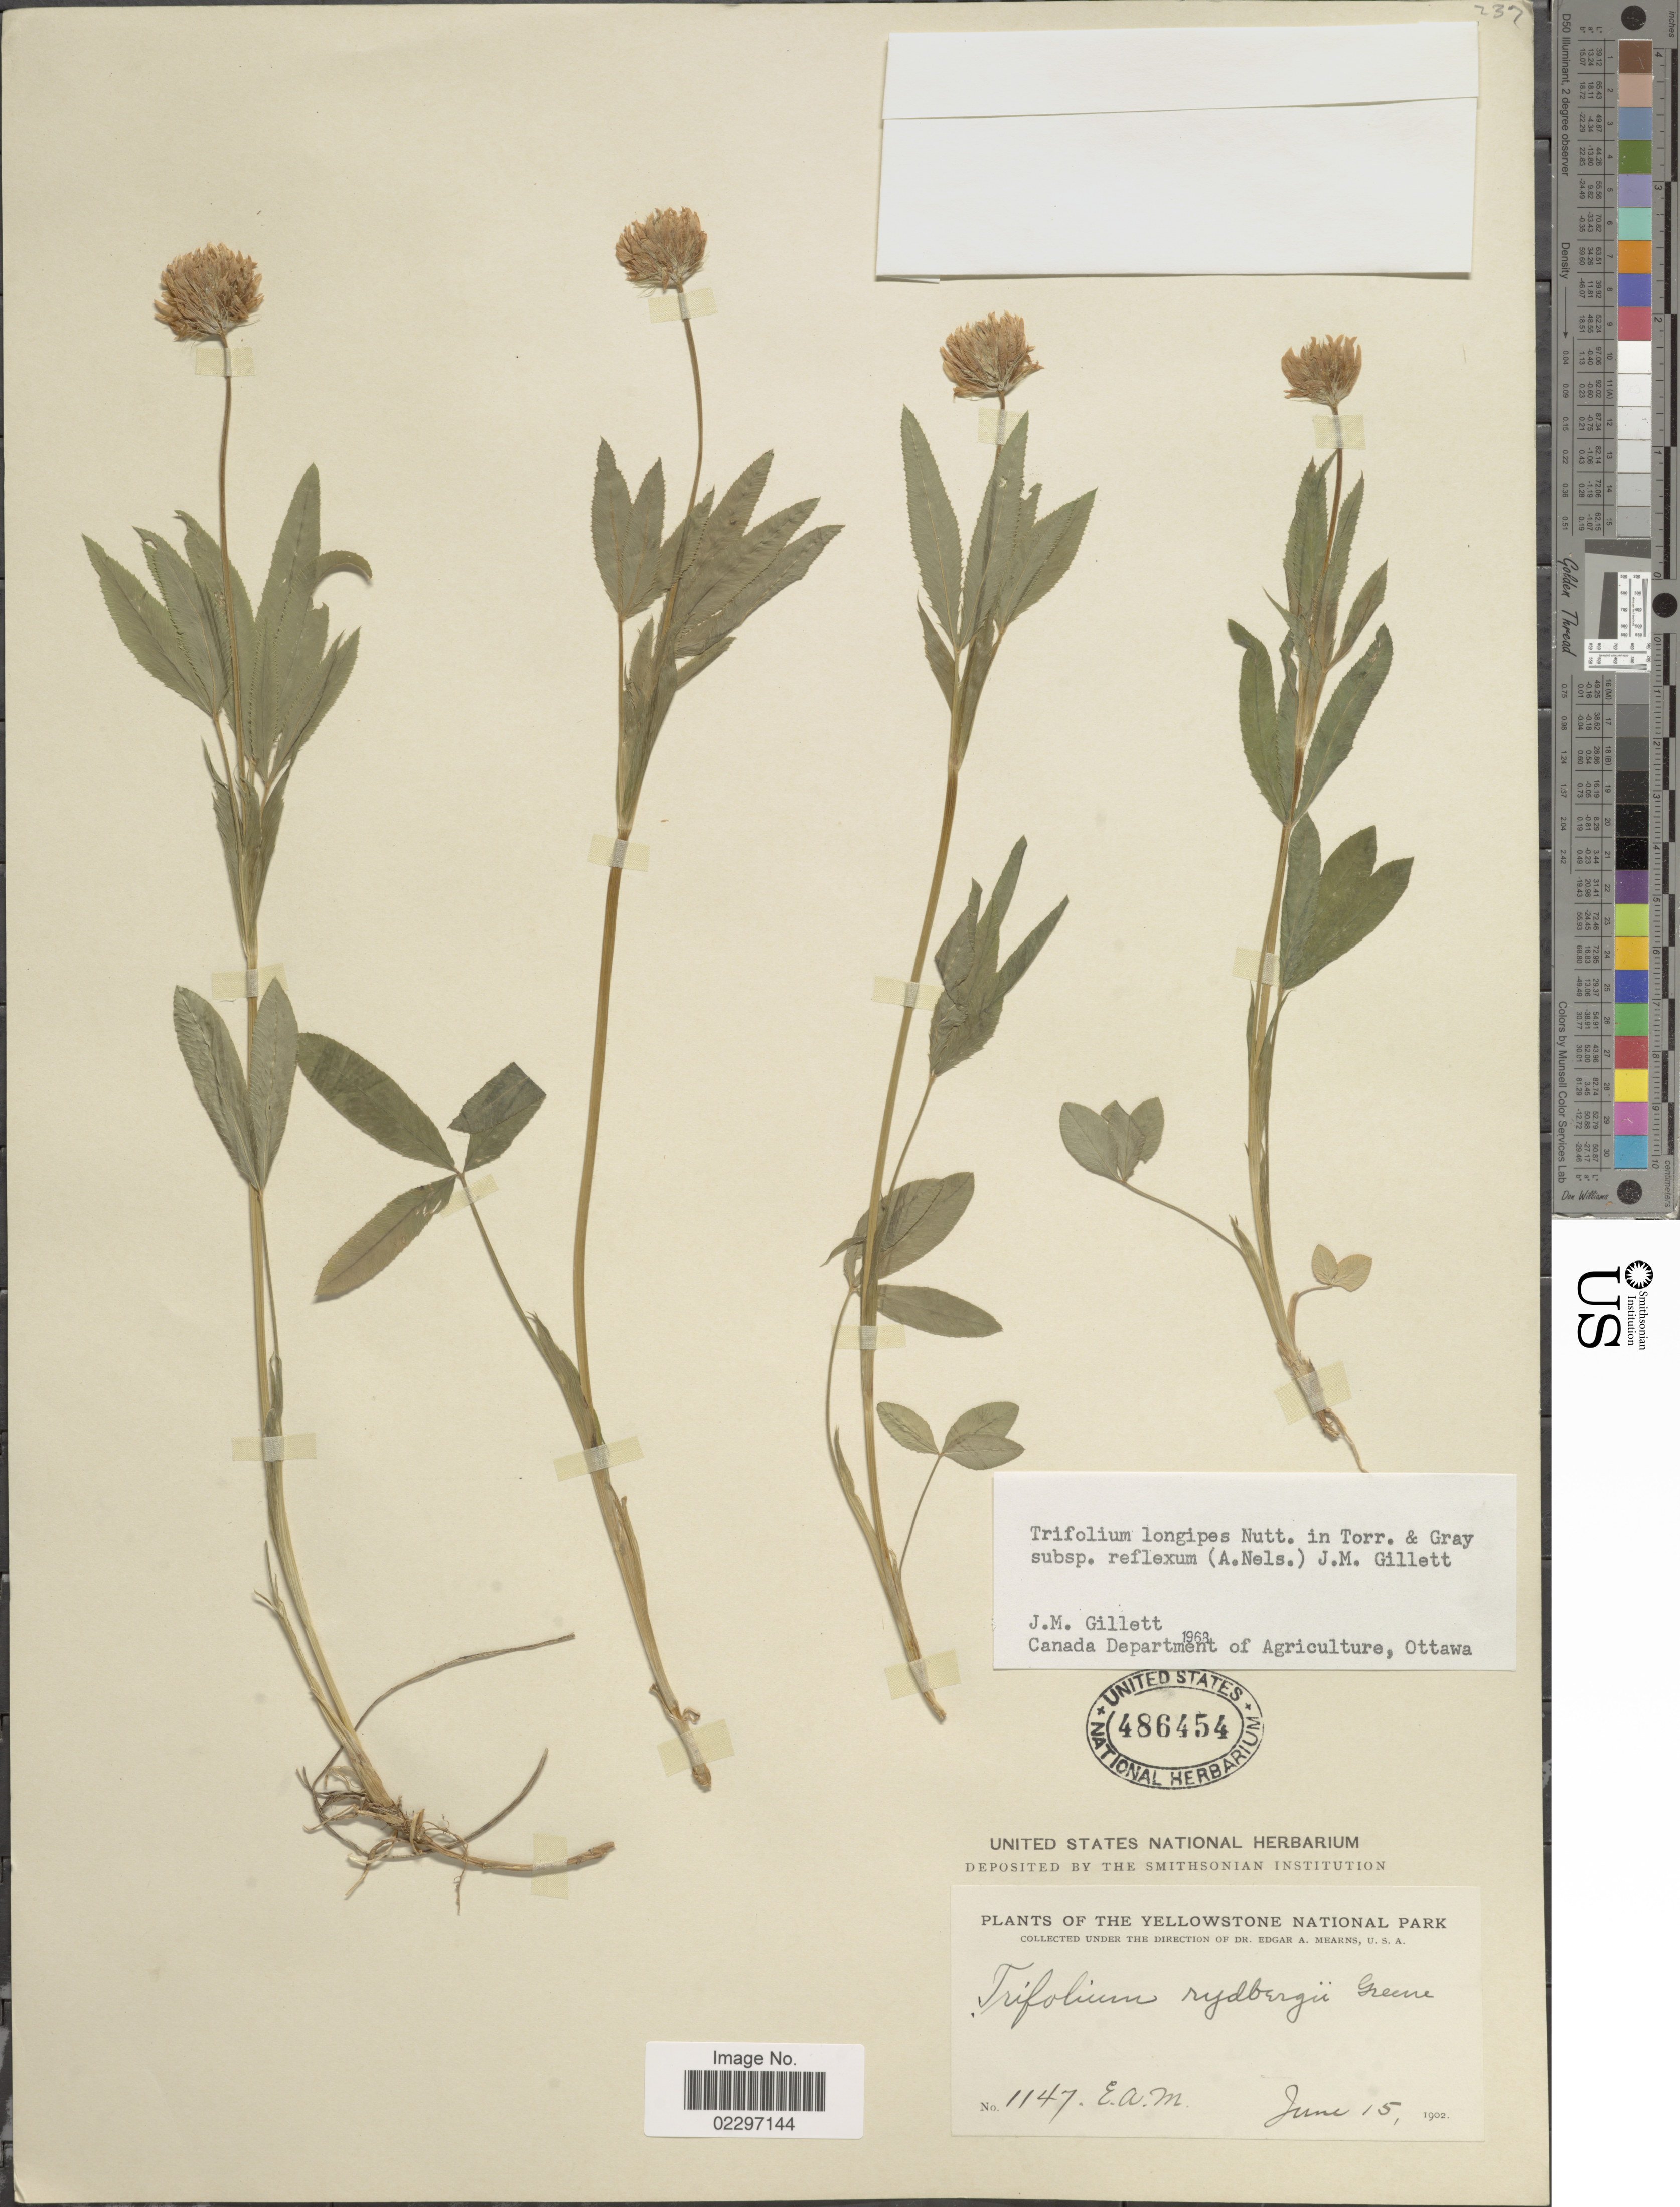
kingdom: Plantae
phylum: Tracheophyta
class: Magnoliopsida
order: Fabales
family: Fabaceae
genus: Trifolium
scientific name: Trifolium longipes subsp. reflexum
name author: (A. Nelson) J.M. Gillet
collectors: E. A. Mearns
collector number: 1147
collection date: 1902-06-15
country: United States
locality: Yellowstone National Park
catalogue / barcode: US 486454